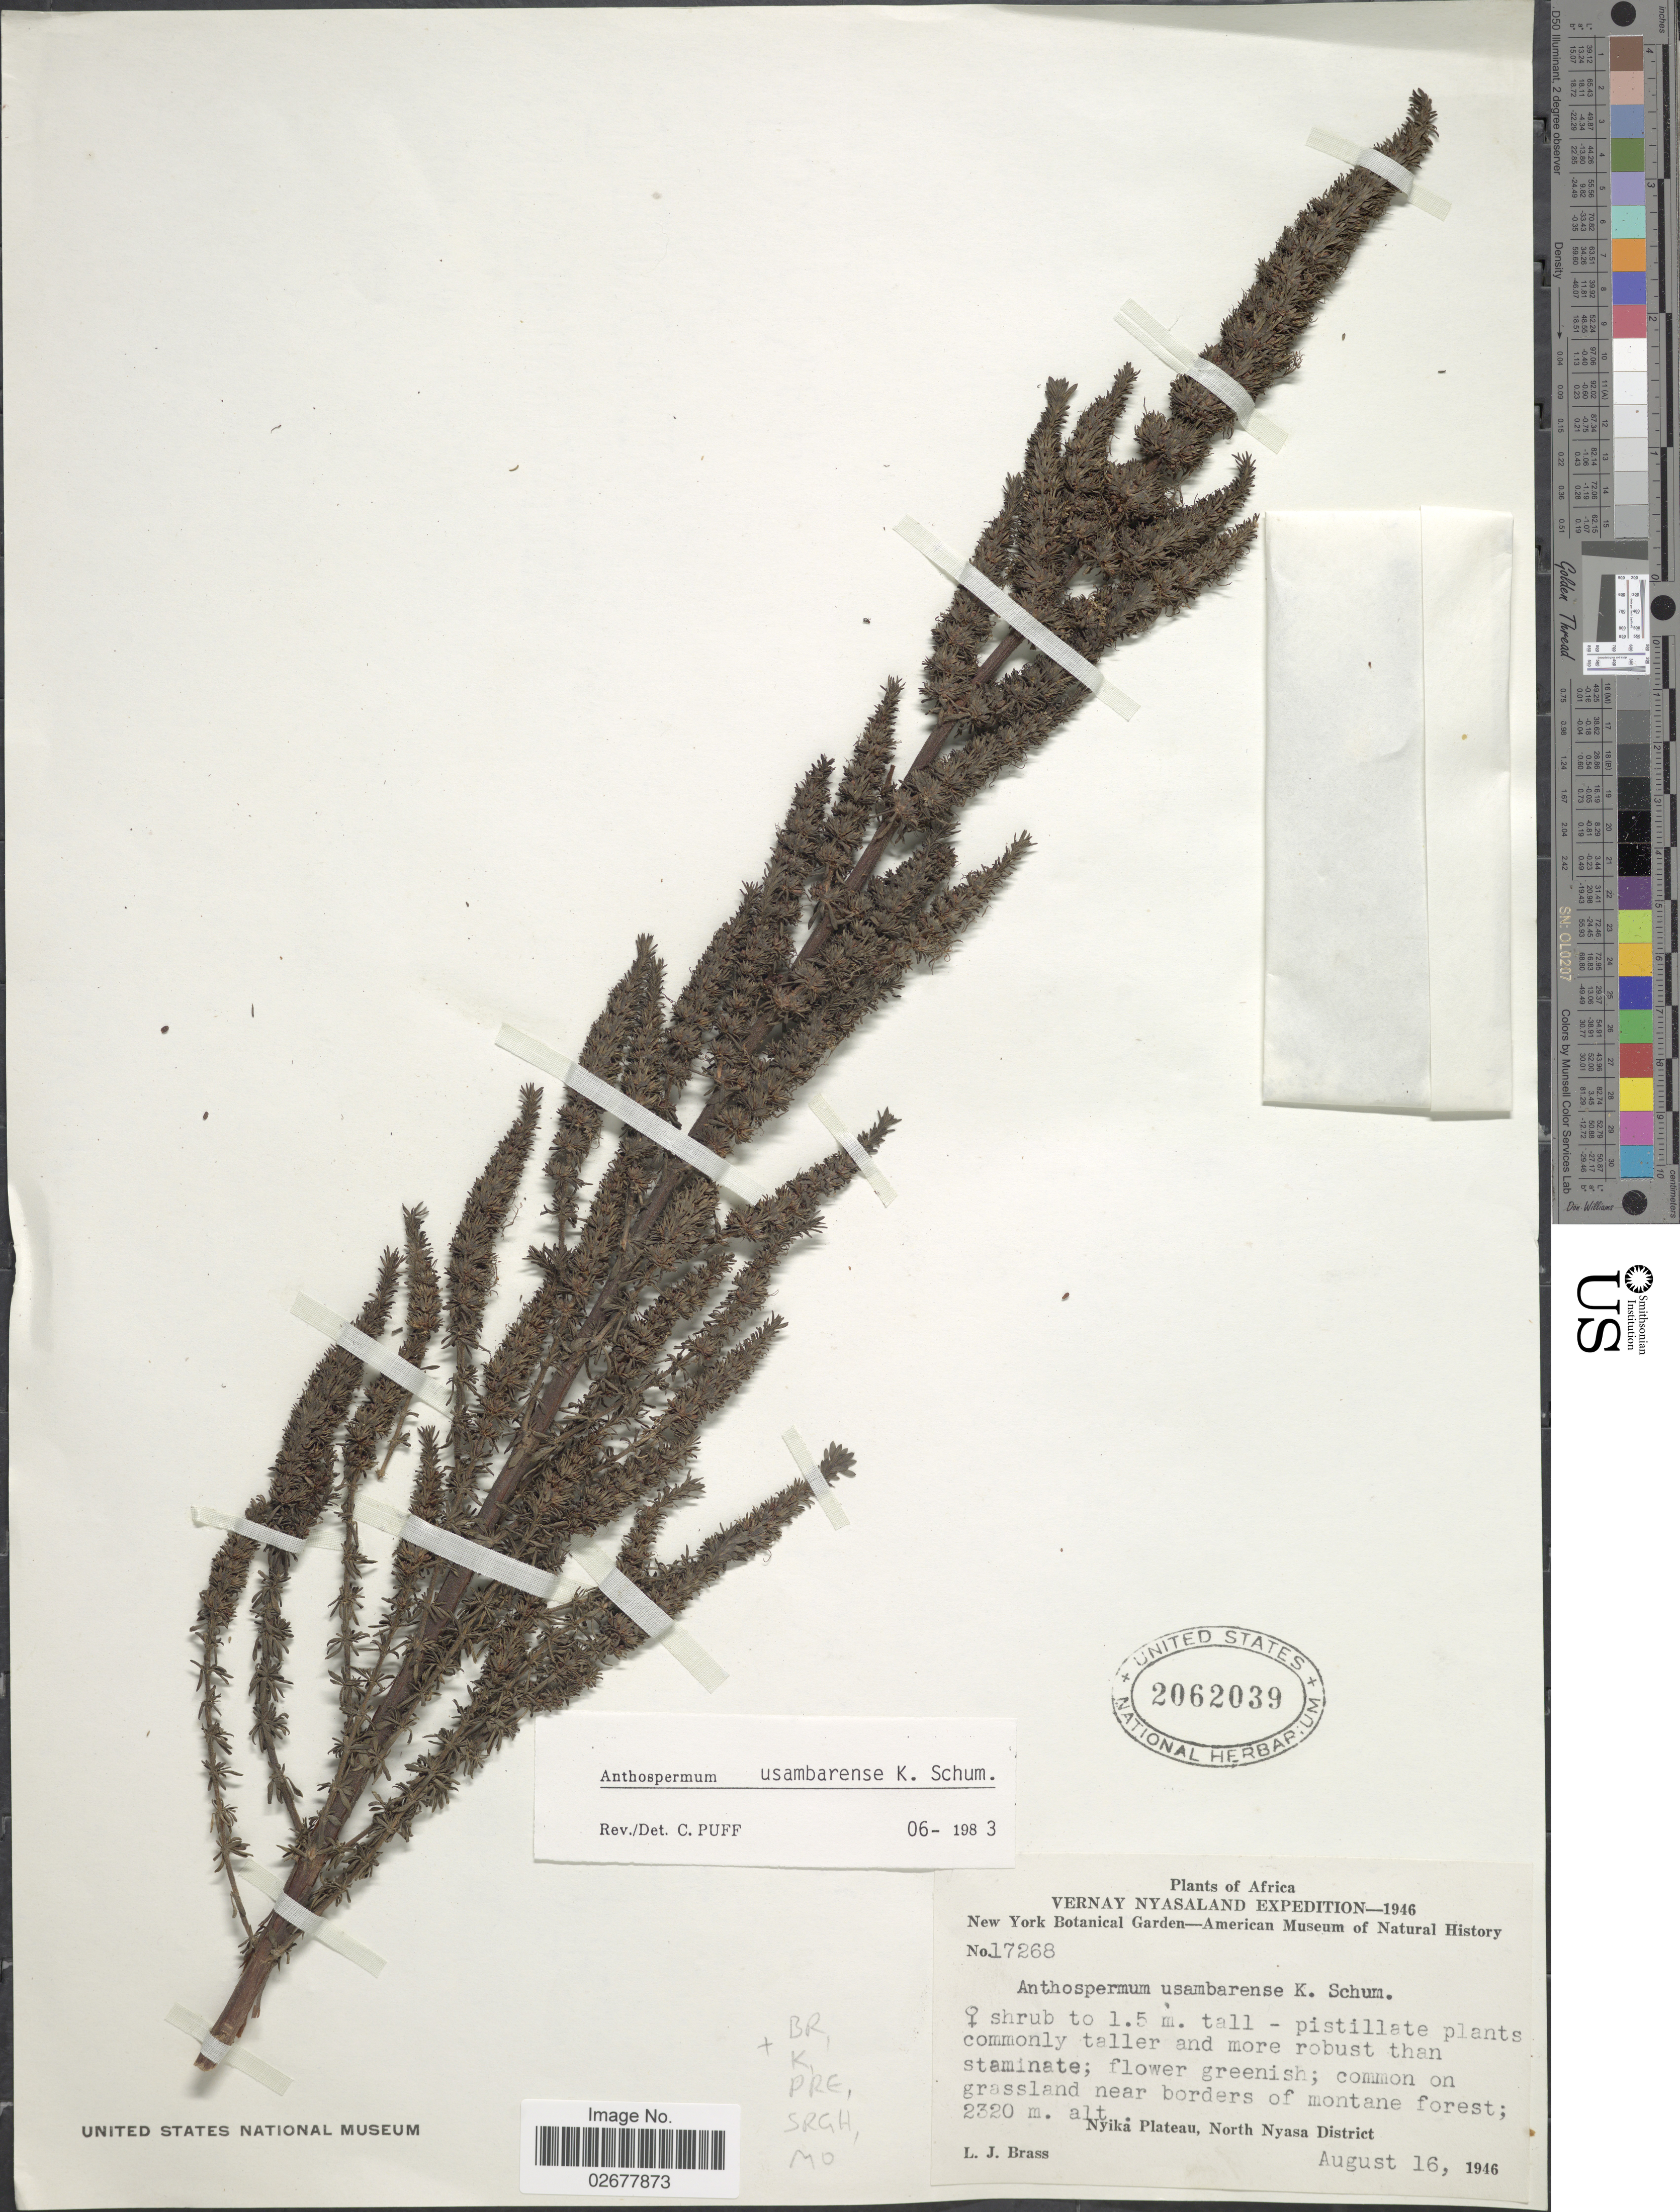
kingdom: Plantae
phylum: Tracheophyta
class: Magnoliopsida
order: Gentianales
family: Rubiaceae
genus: Anthospermum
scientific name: Anthospermum usambarense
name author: K. Schum.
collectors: L. J. Brass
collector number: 17268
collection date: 1946-08-16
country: Malawi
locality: Vernay Nyasaland, common on grassland near borders of montane forest, Nyika Plateau, North Nyasa District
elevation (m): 2320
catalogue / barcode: US 2062039